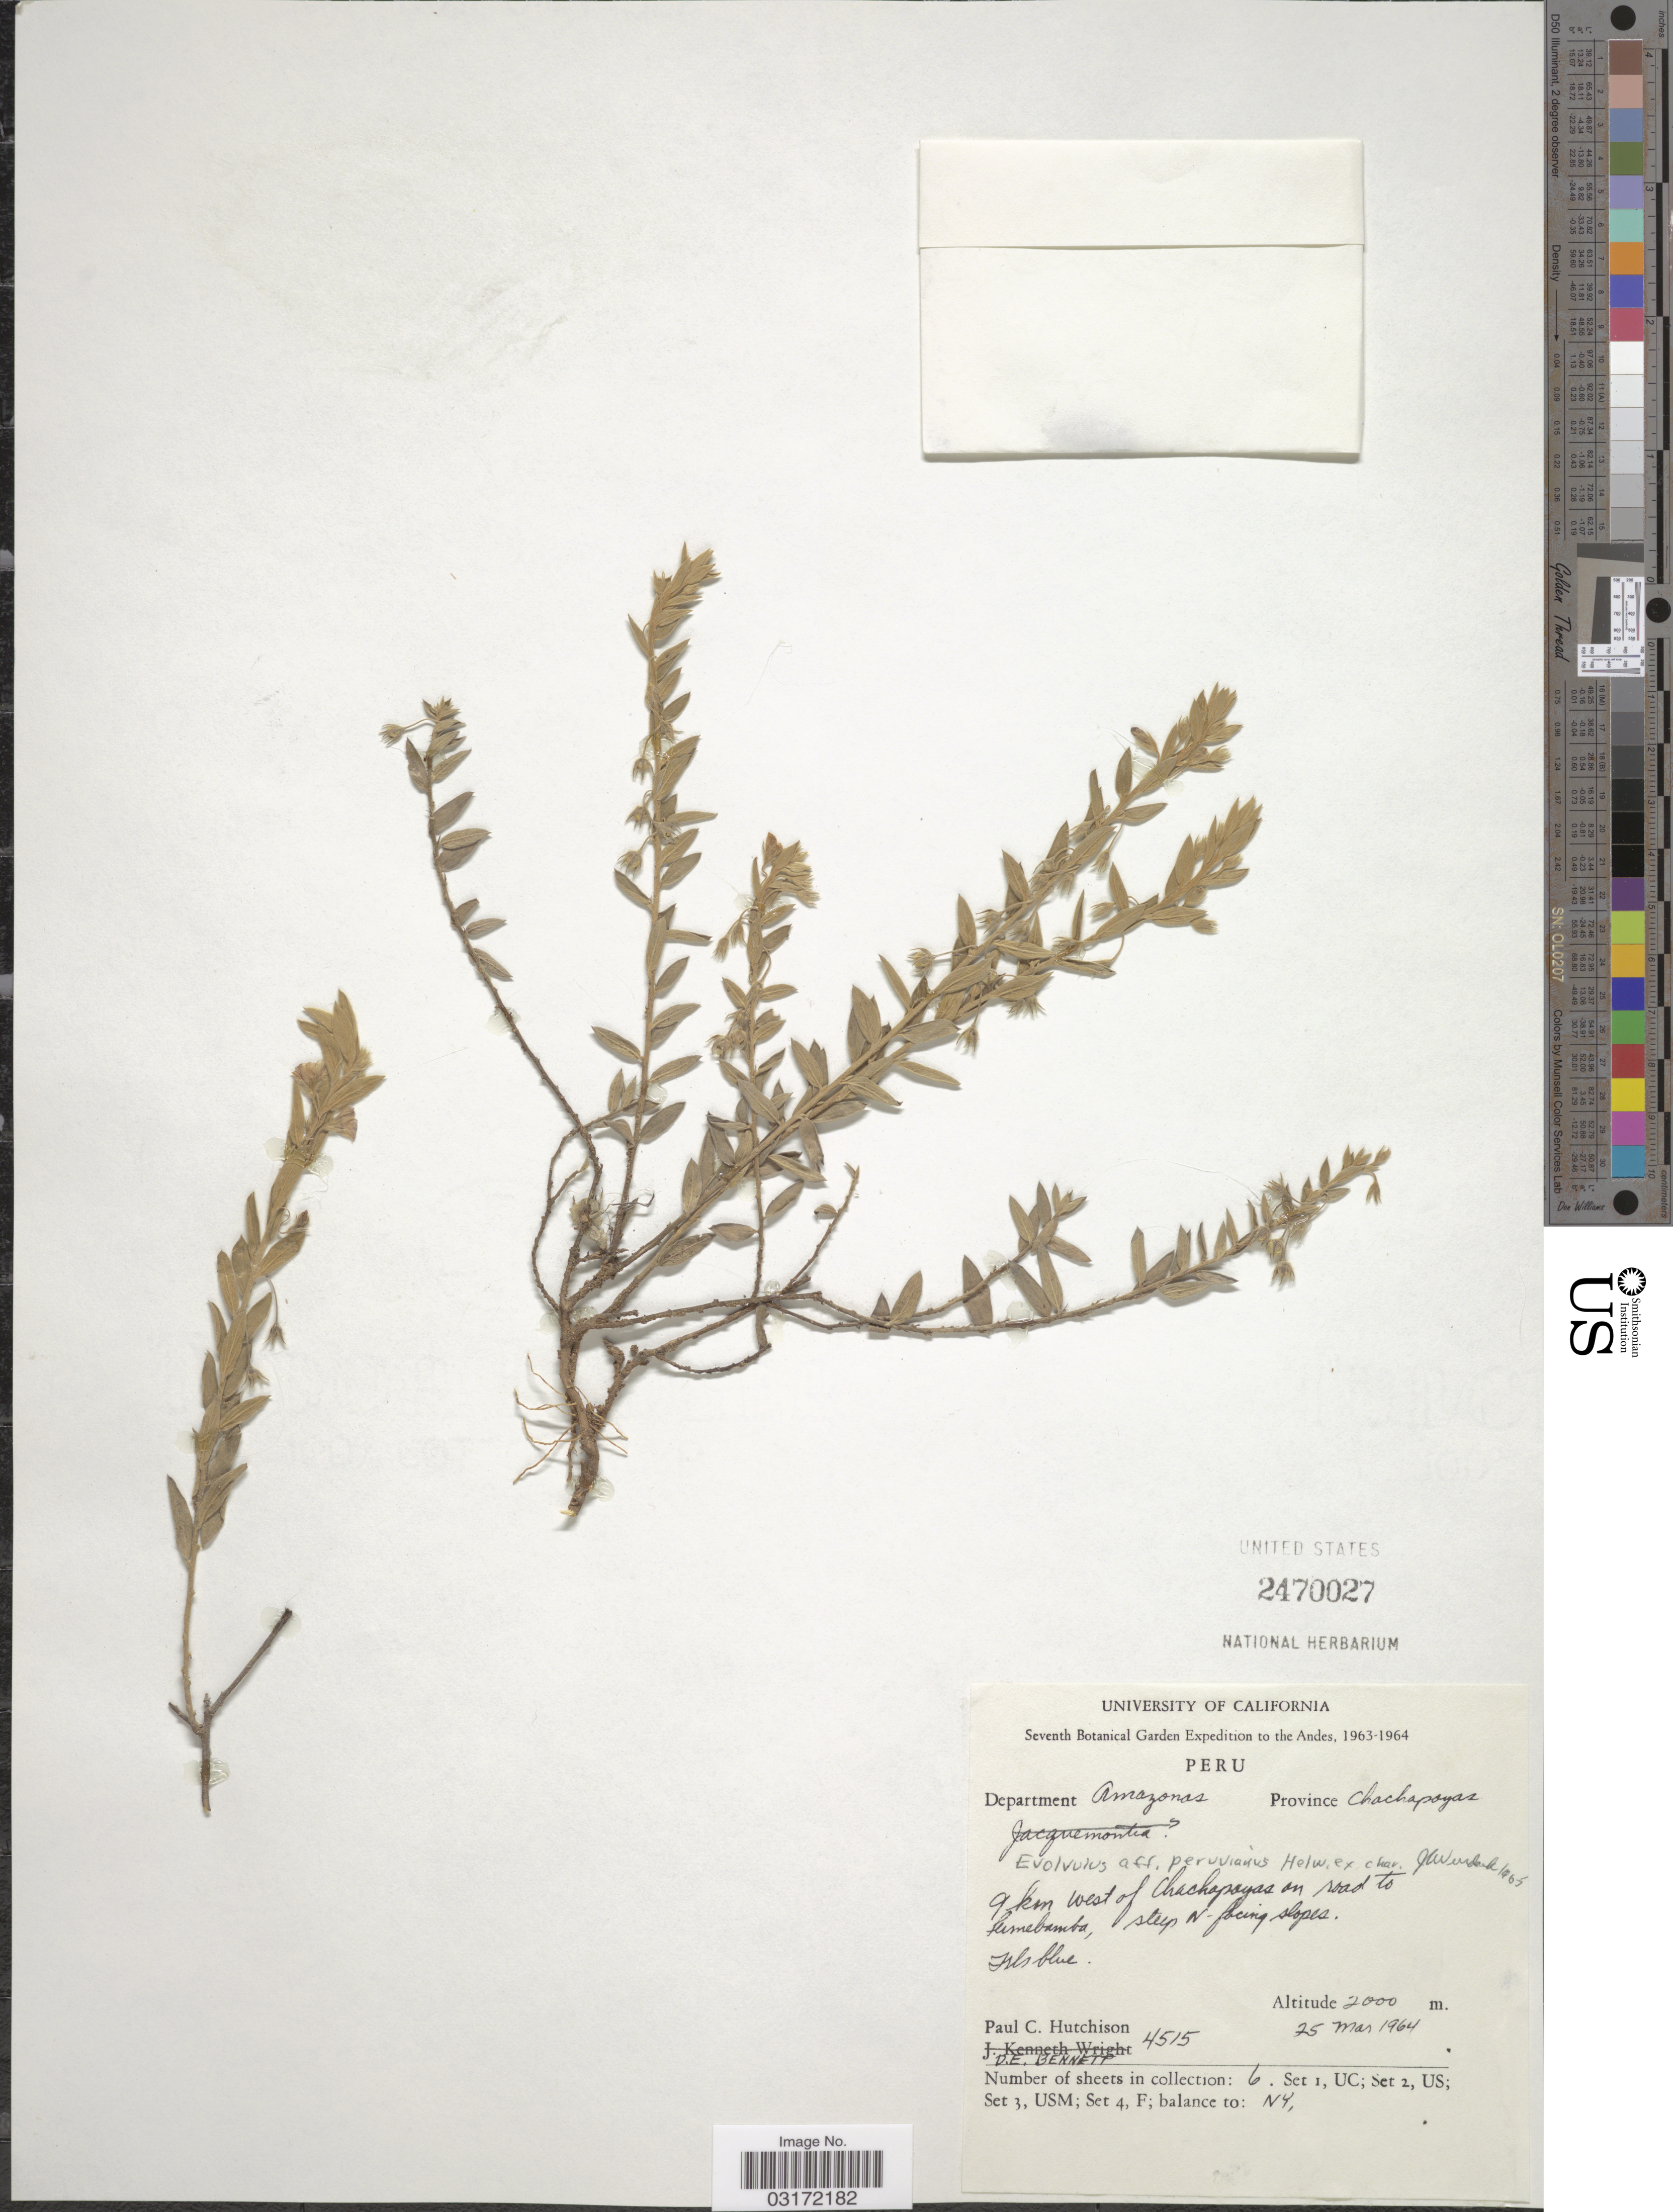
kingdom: Plantae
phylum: Tracheophyta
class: Magnoliopsida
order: Solanales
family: Convolvulaceae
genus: Evolvulus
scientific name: Evolvulus peruvianus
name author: Helwig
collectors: P. C. Hutchison & D. E. Bennett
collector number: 4515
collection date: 1964-03-25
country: Peru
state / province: Amazonas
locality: Andes. Department Amazonas. Province Chachapoyas. 9 km west of Chachapoyas on road to Leimebamba.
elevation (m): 2000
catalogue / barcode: US 2470027